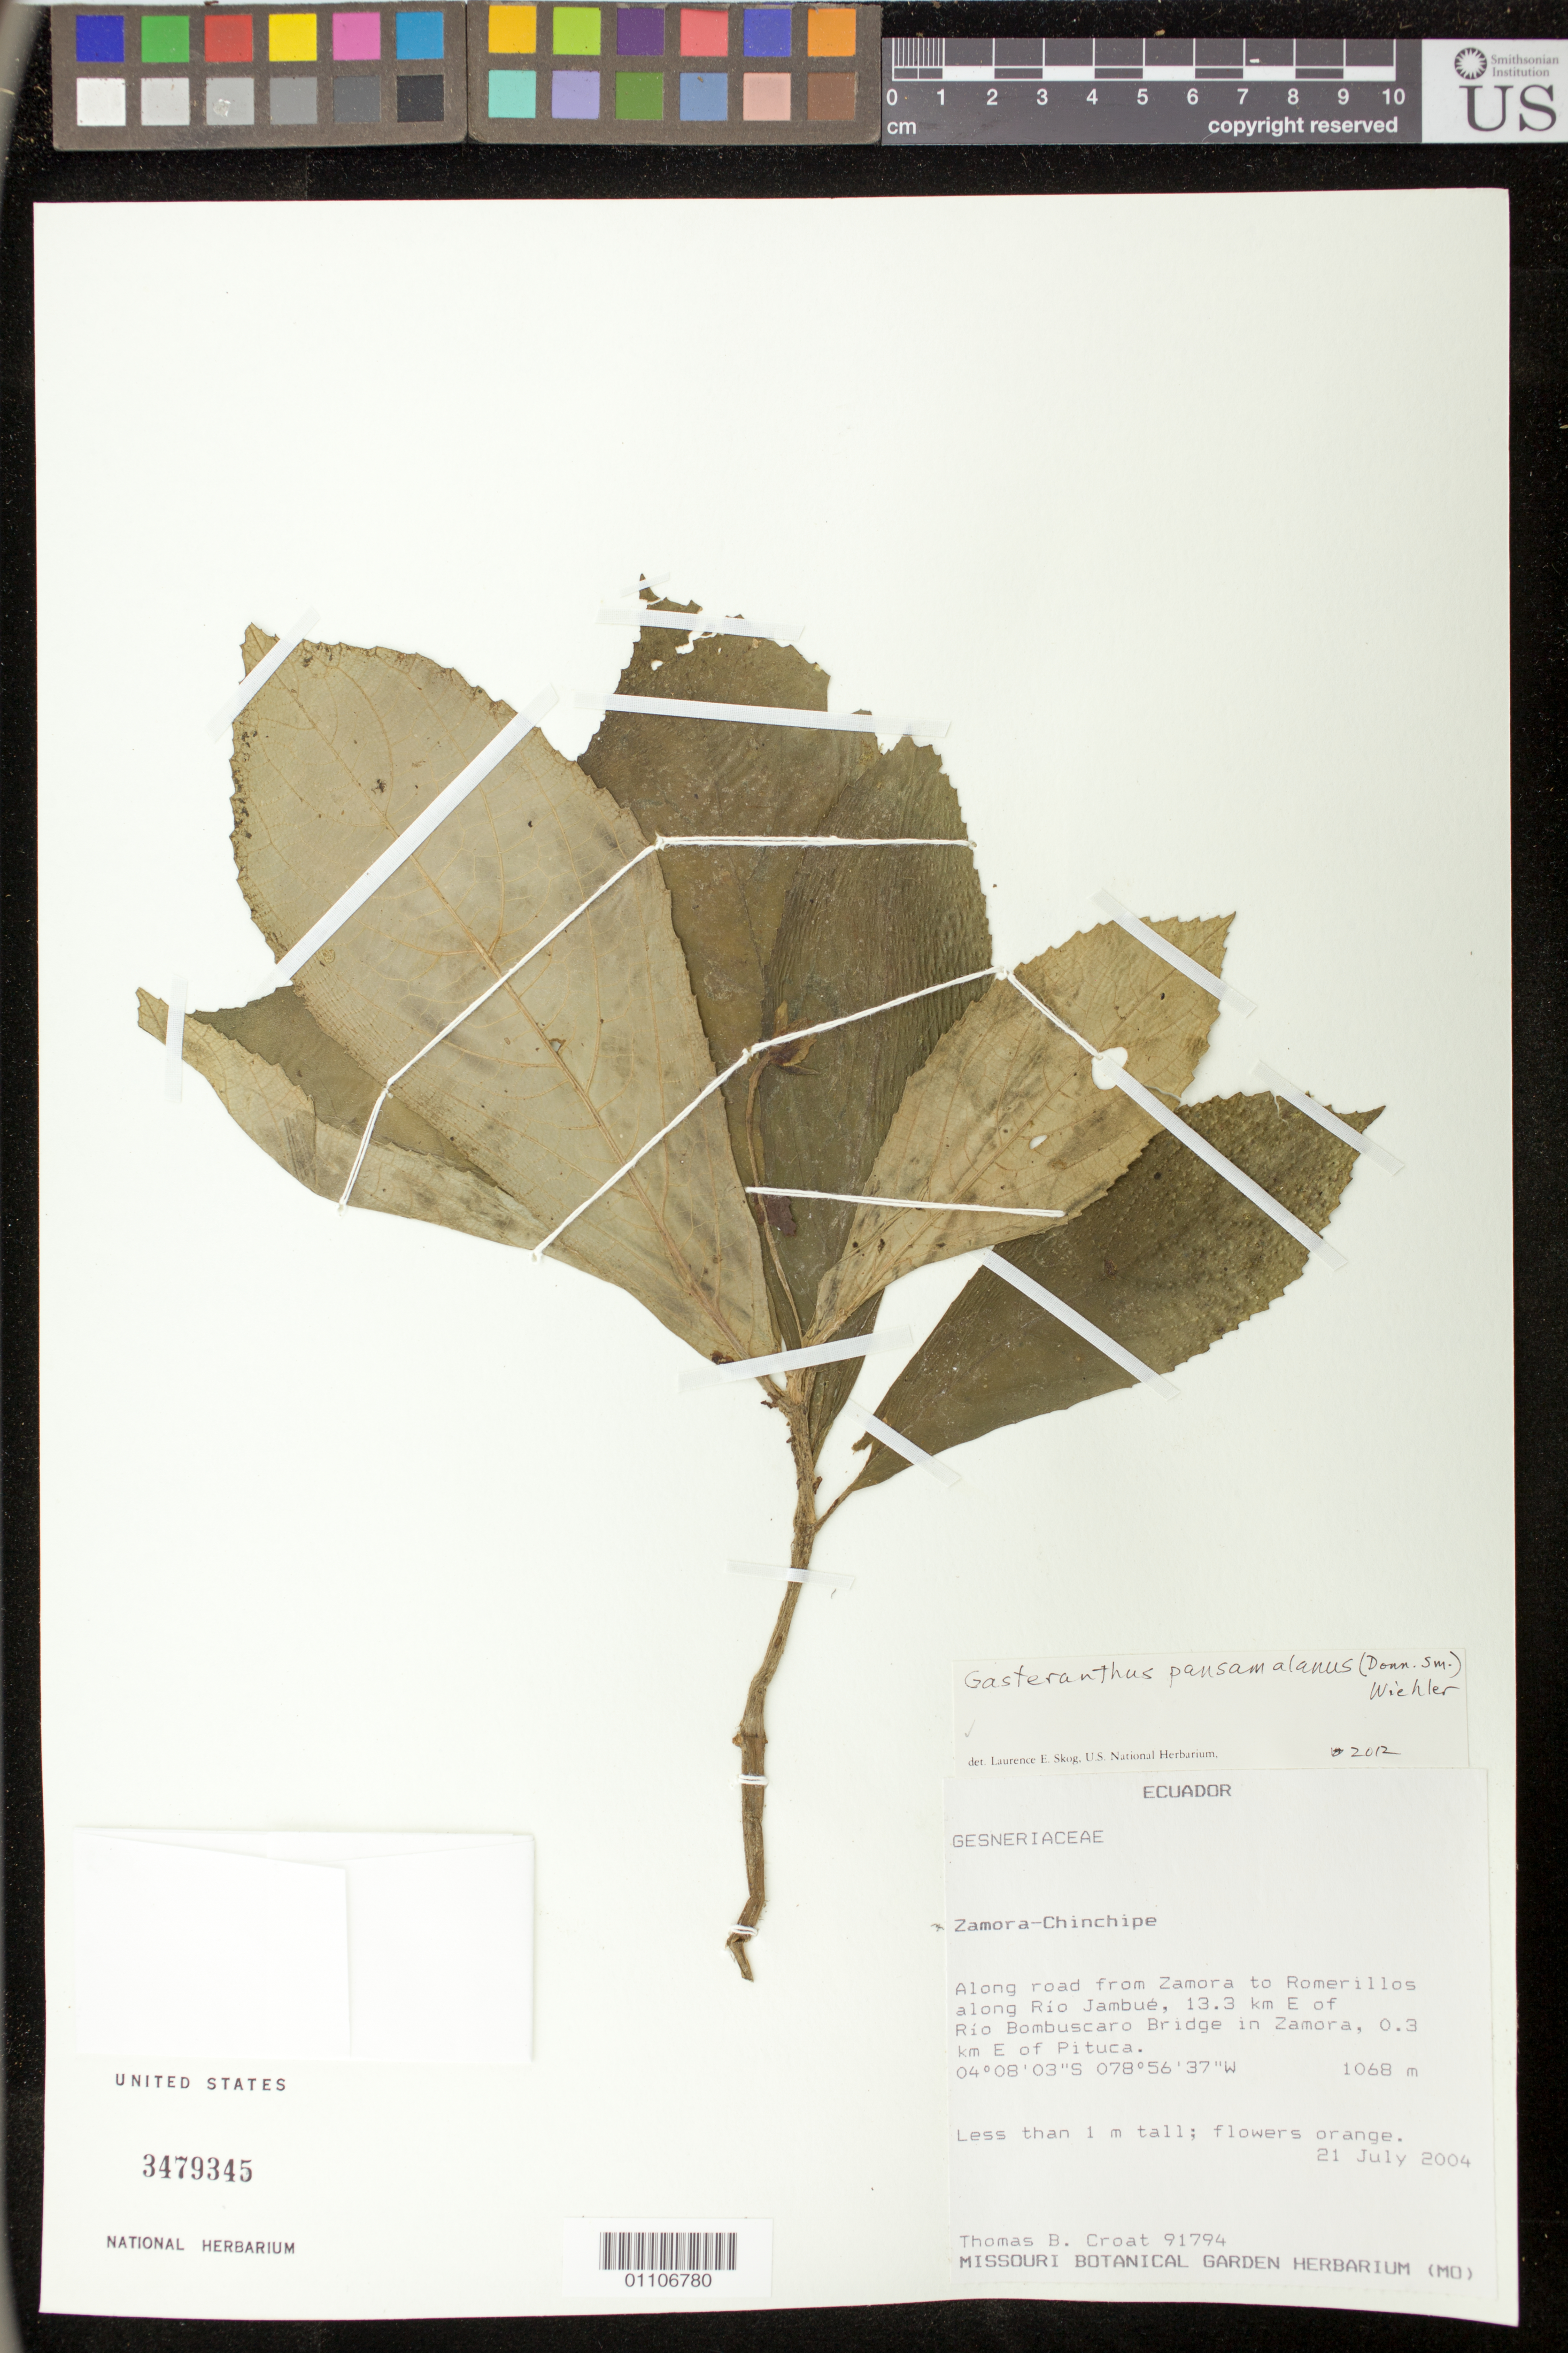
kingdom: Plantae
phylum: Tracheophyta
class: Magnoliopsida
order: Lamiales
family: Gesneriaceae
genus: Gasteranthus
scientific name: Gasteranthus pansamalanus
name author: (Donn. Sm.) Wiehler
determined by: Skog, Laurence E.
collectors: T. B. Croat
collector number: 91794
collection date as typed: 21 Jul 2004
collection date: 2004-07-21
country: Ecuador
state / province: Zamora-Chinchipe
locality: Along road from Zamora to Romerillos Along Río Jambué, 13.3 km E of Río Bombuscaro Bridge in Zamora, 0.3 km E of Pituca.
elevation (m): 1068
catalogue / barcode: US 3479345